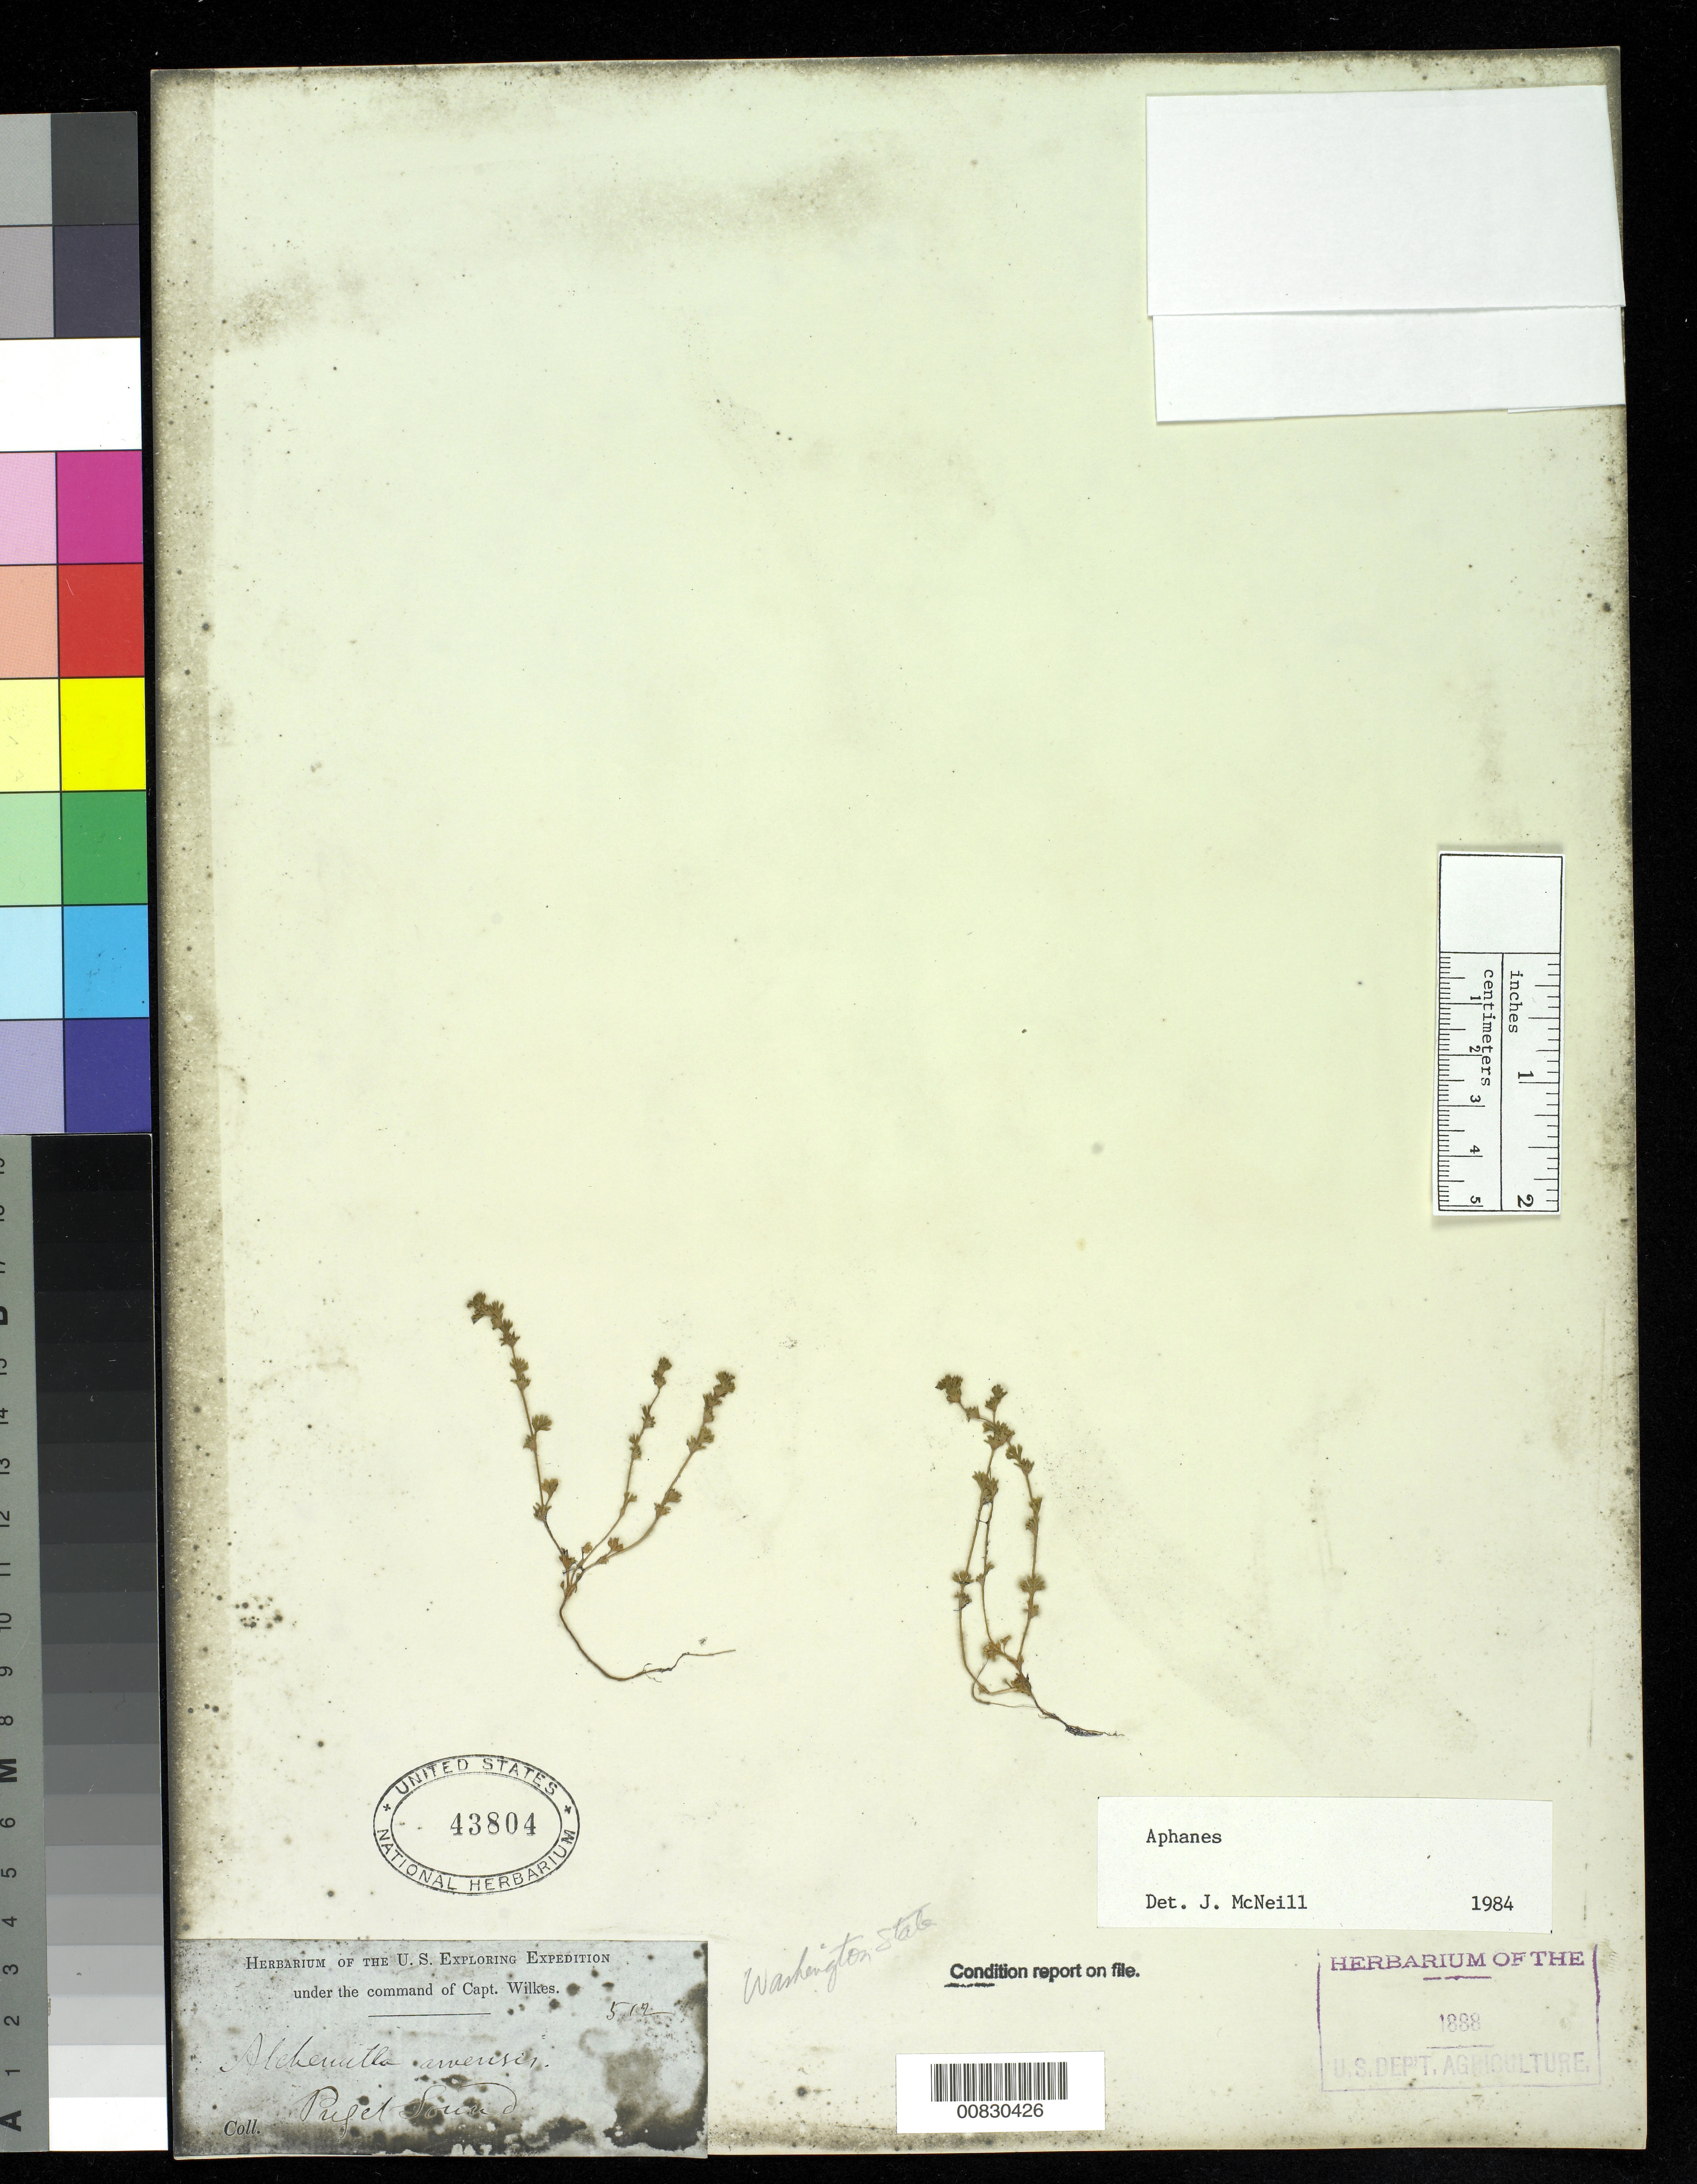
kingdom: Plantae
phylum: Tracheophyta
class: Magnoliopsida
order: Rosales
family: Rosaceae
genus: Aphanes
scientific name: Aphanes sp.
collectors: Wilkes Explor. Exped.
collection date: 1838/1842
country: United States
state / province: Washington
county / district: King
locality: Puget Sound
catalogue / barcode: US 43804